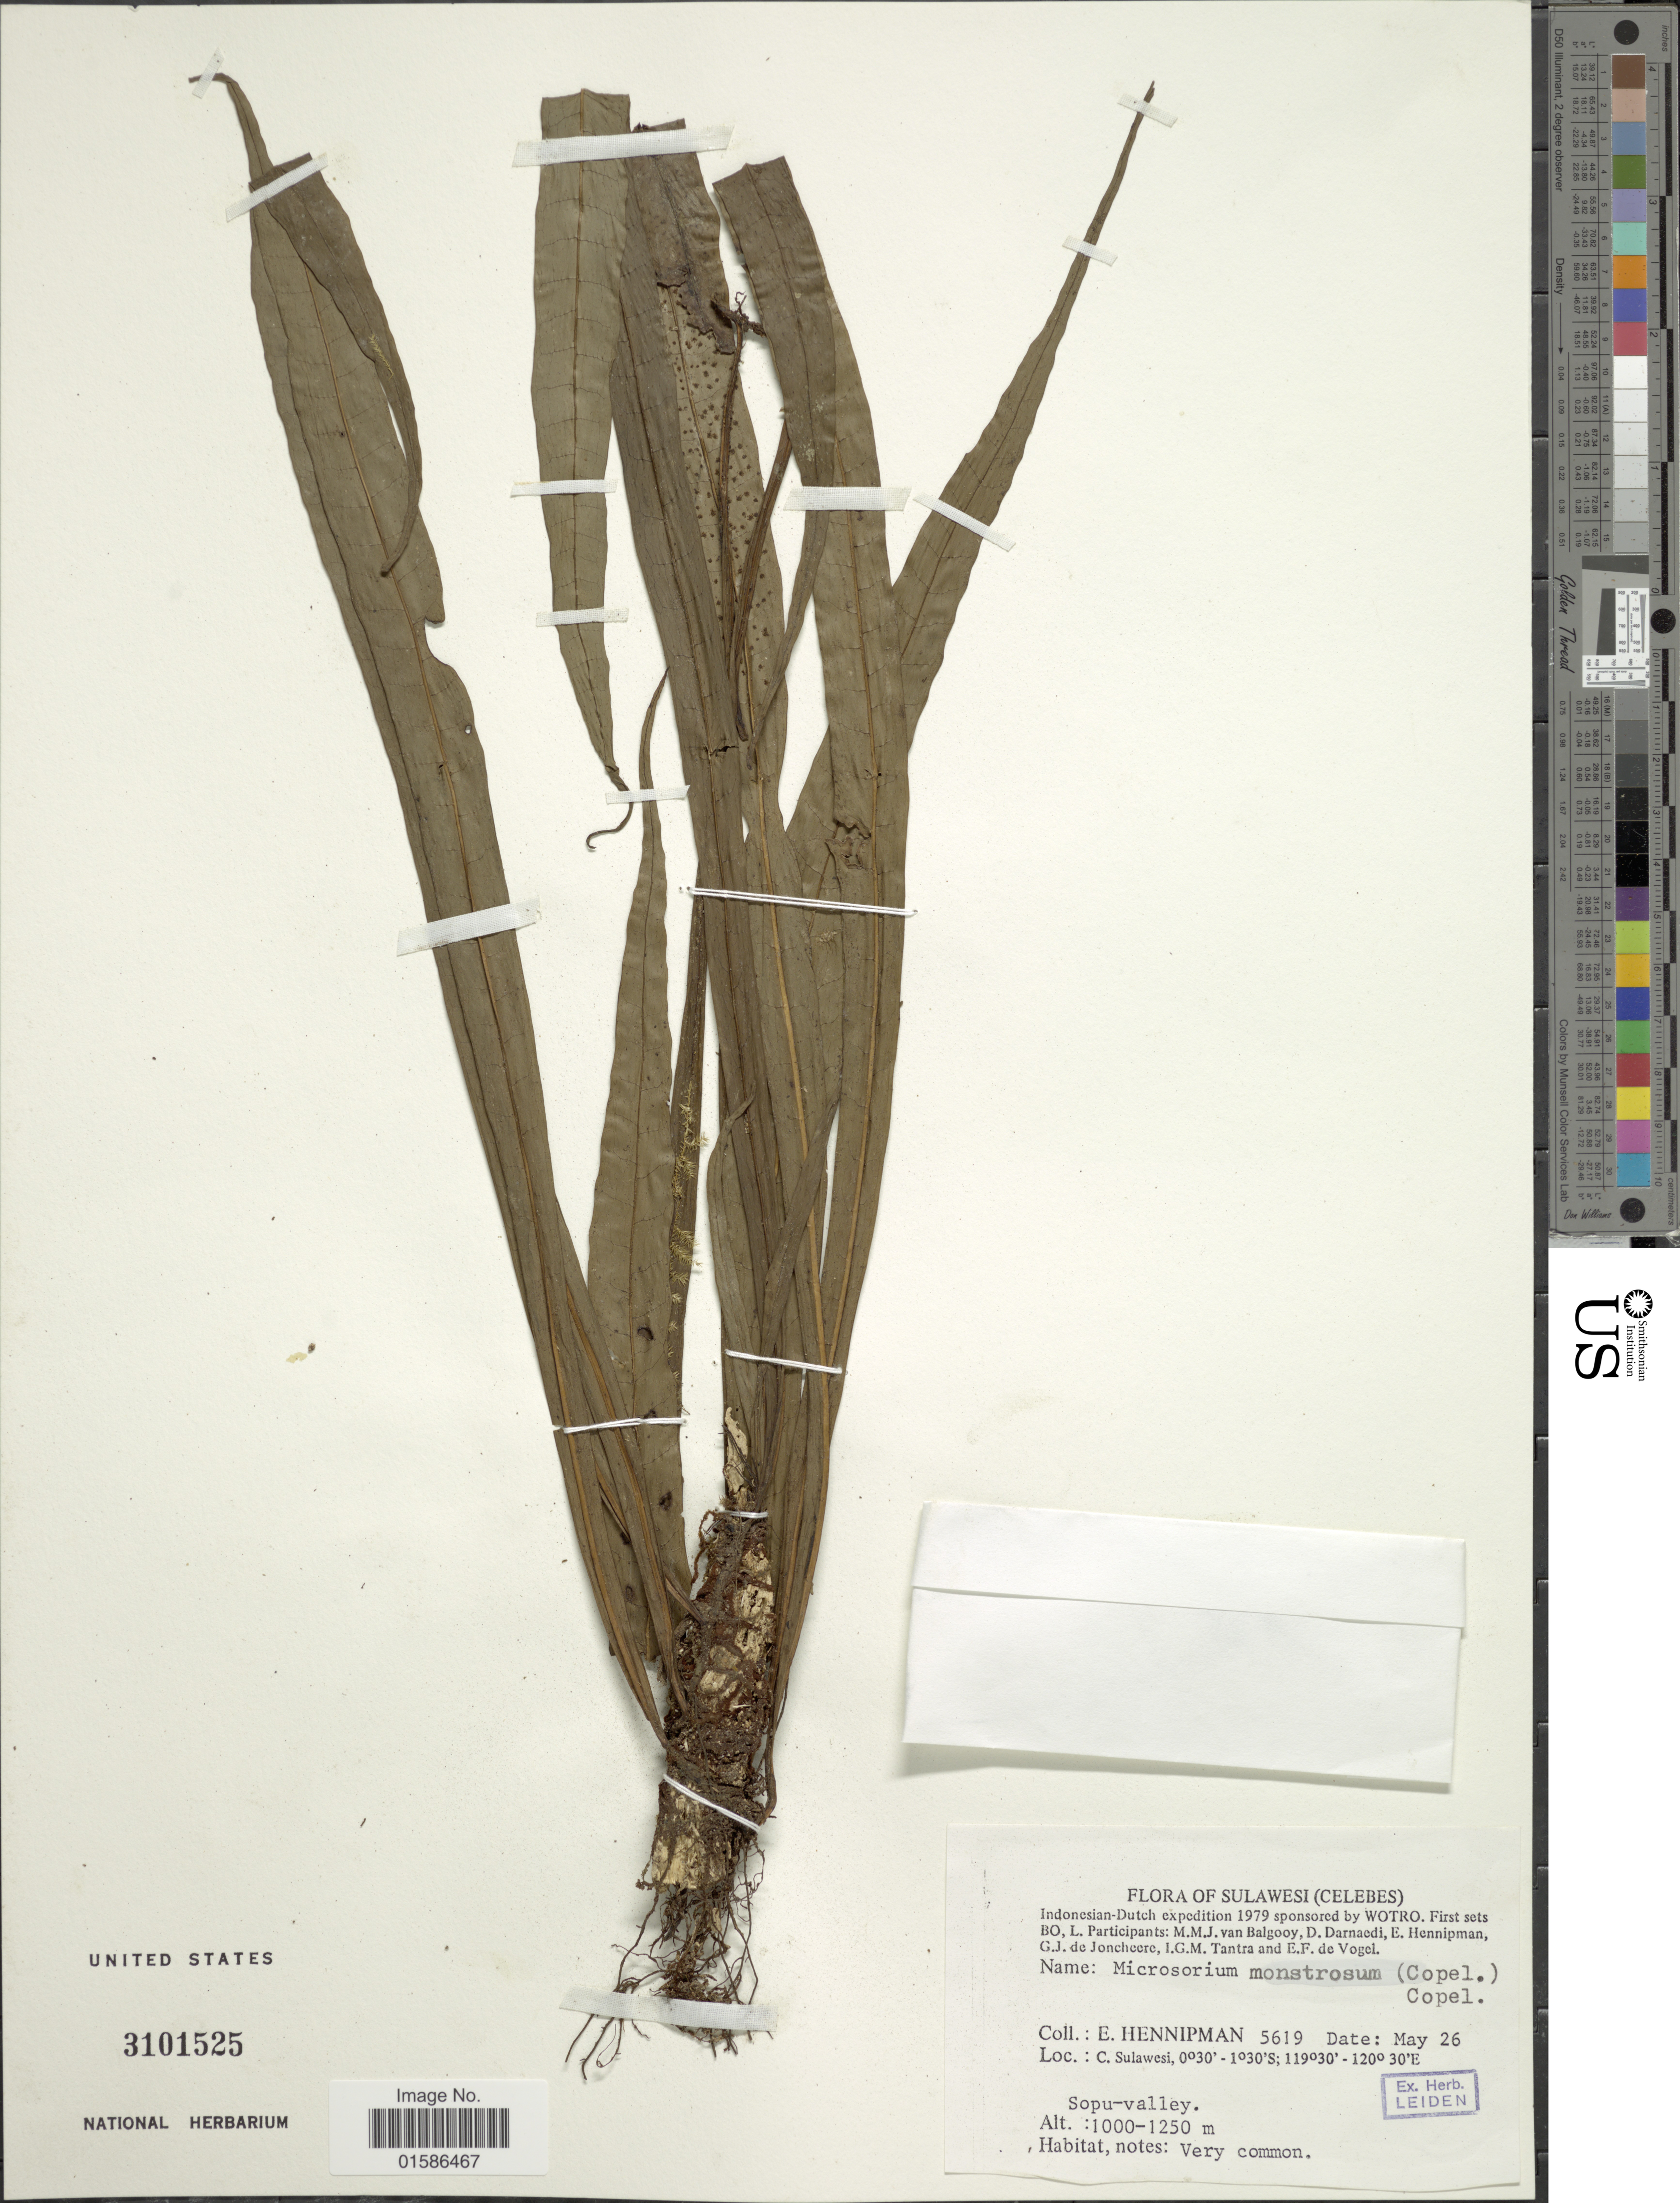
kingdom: Plantae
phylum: Tracheophyta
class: Polypodiopsida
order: Polypodiales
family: Polypodiaceae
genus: Microsorum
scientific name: Microsorum monstrosum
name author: (Copel.) Copel.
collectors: E. Hennipman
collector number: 5619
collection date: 1979-05-26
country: Indonesia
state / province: Sulawesi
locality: (Celebes), C. Sulawesi, Sopu-valley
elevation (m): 1000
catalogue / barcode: US 3101525